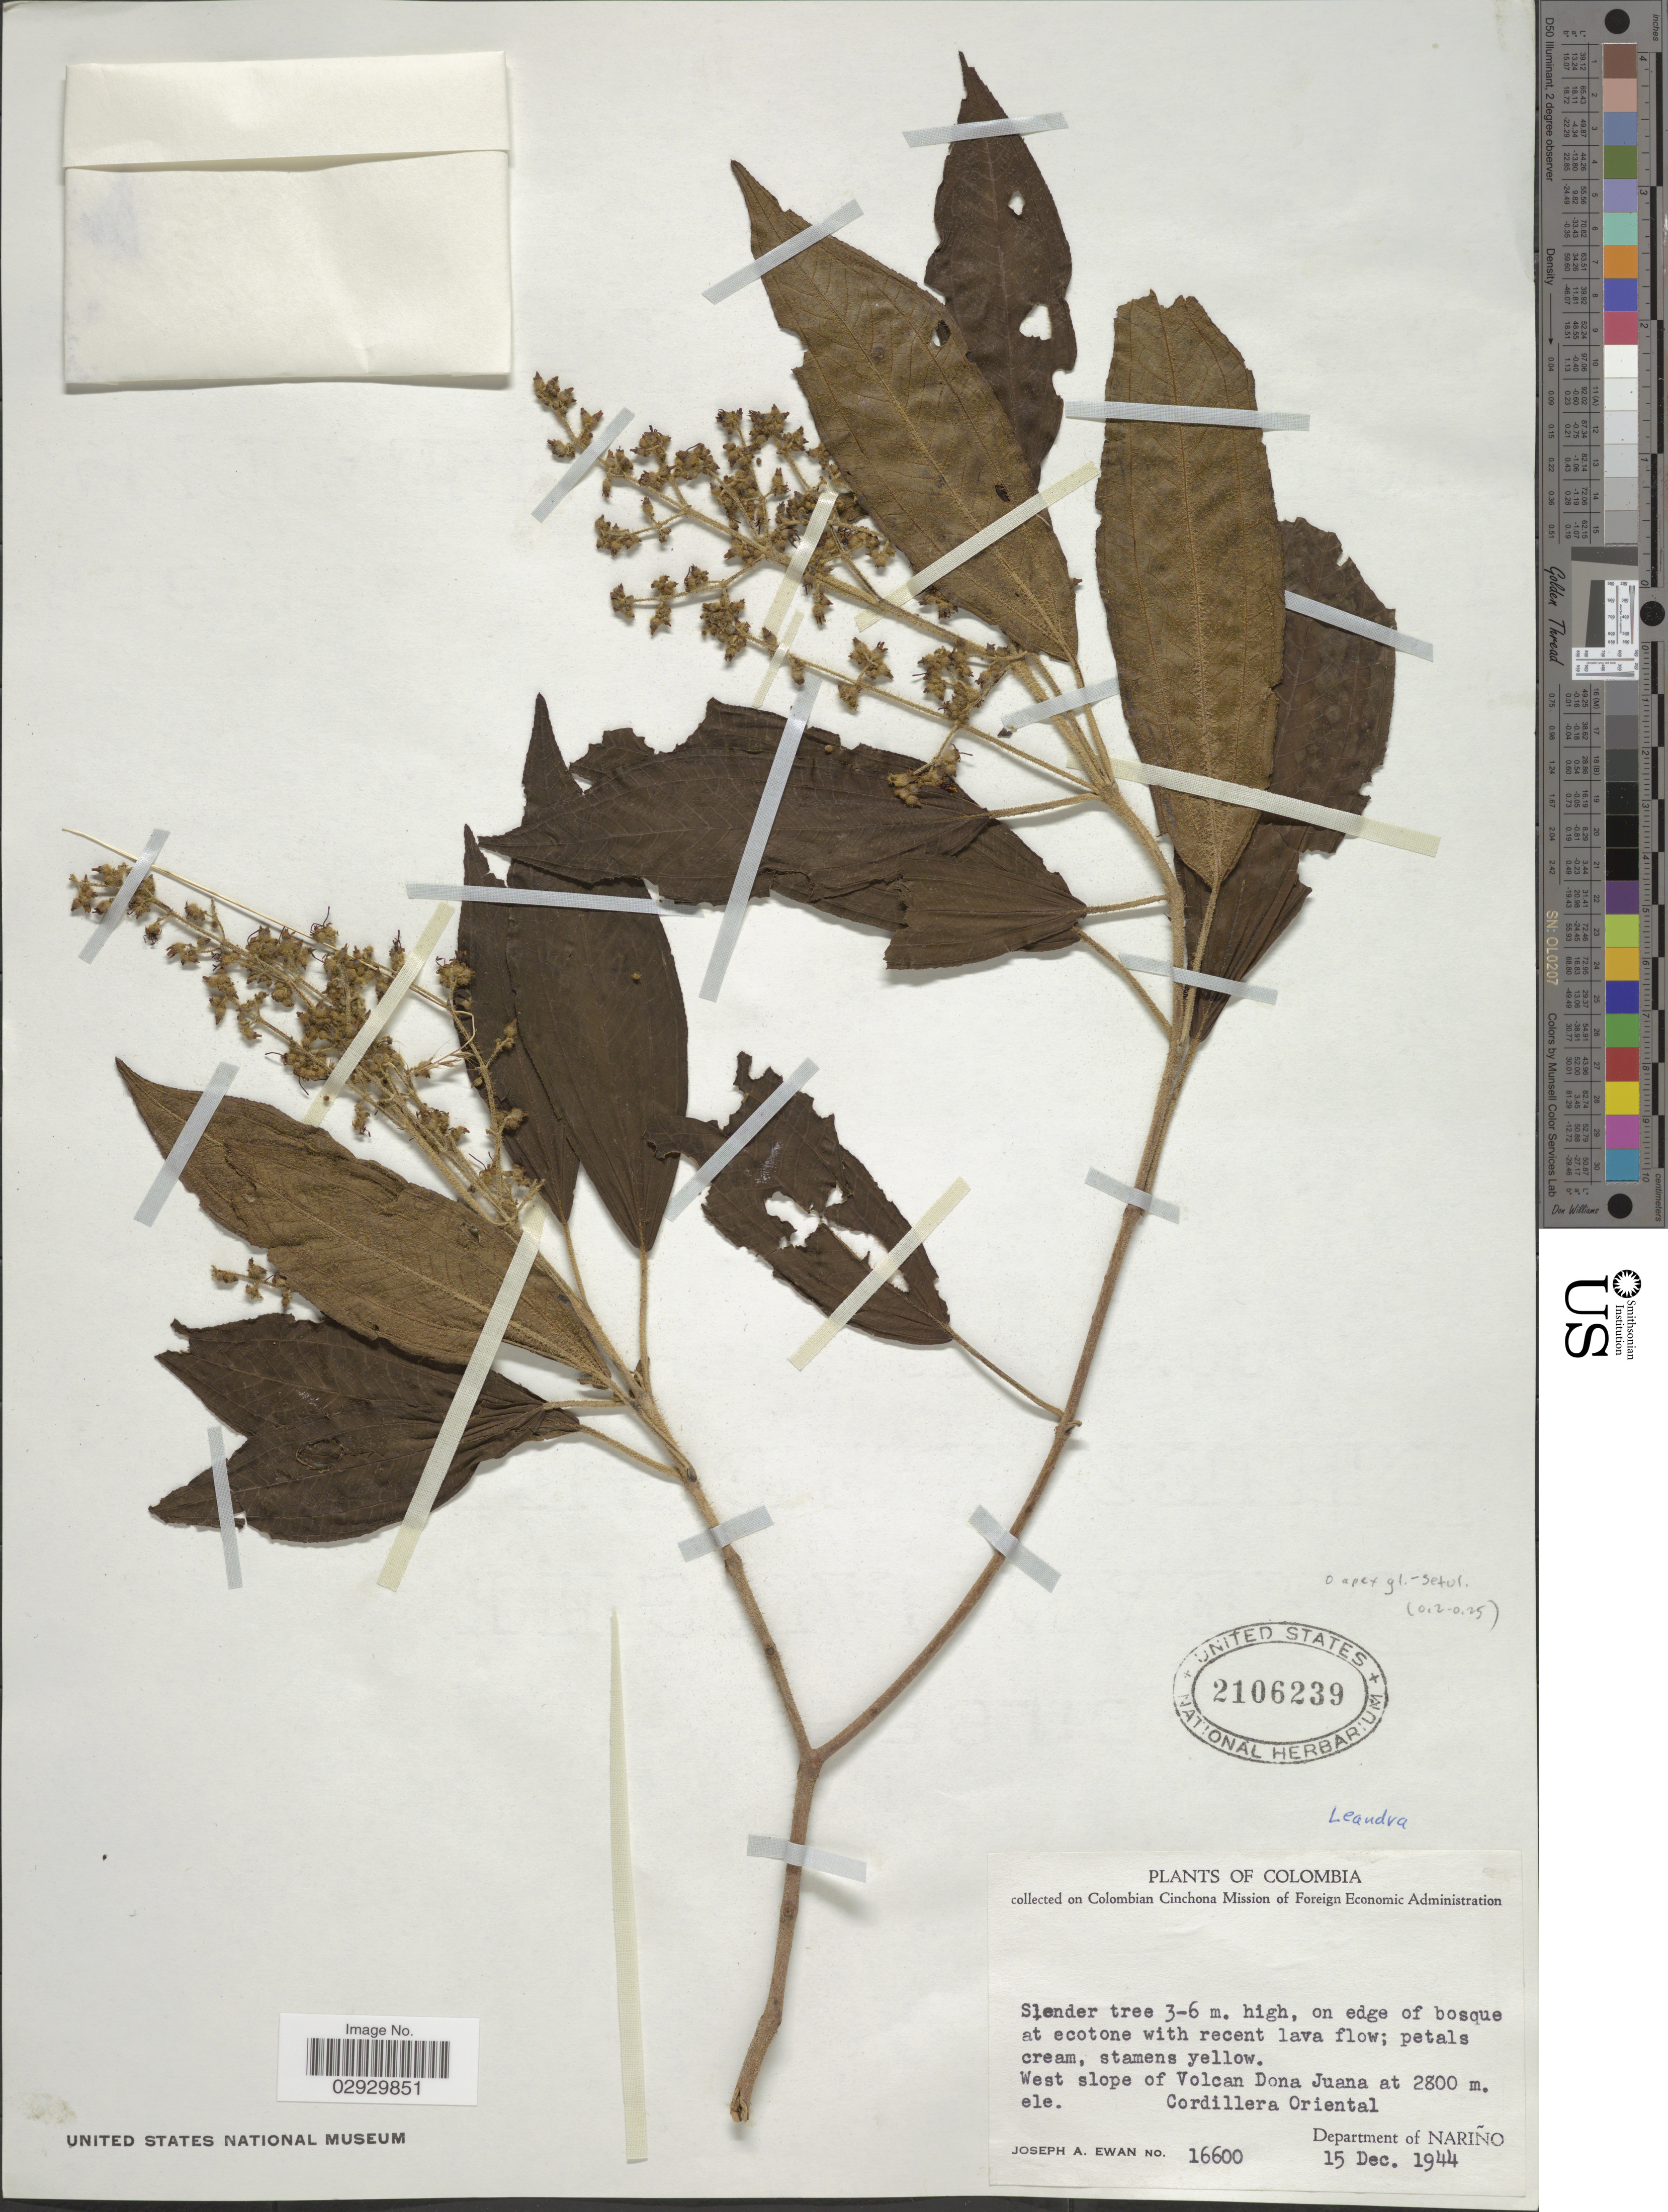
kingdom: Plantae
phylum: Tracheophyta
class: Magnoliopsida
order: Myrtales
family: Melastomataceae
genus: Leandra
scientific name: Leandra melanodesma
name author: (Naudin) Cogn.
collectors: J. A. Ewan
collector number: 16600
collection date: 1944-12-15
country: Colombia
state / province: Nariño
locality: West slope of Volcan Dona Juana, Cordillera Oriental, Department of Nariño.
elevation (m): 2800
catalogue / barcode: US 216239